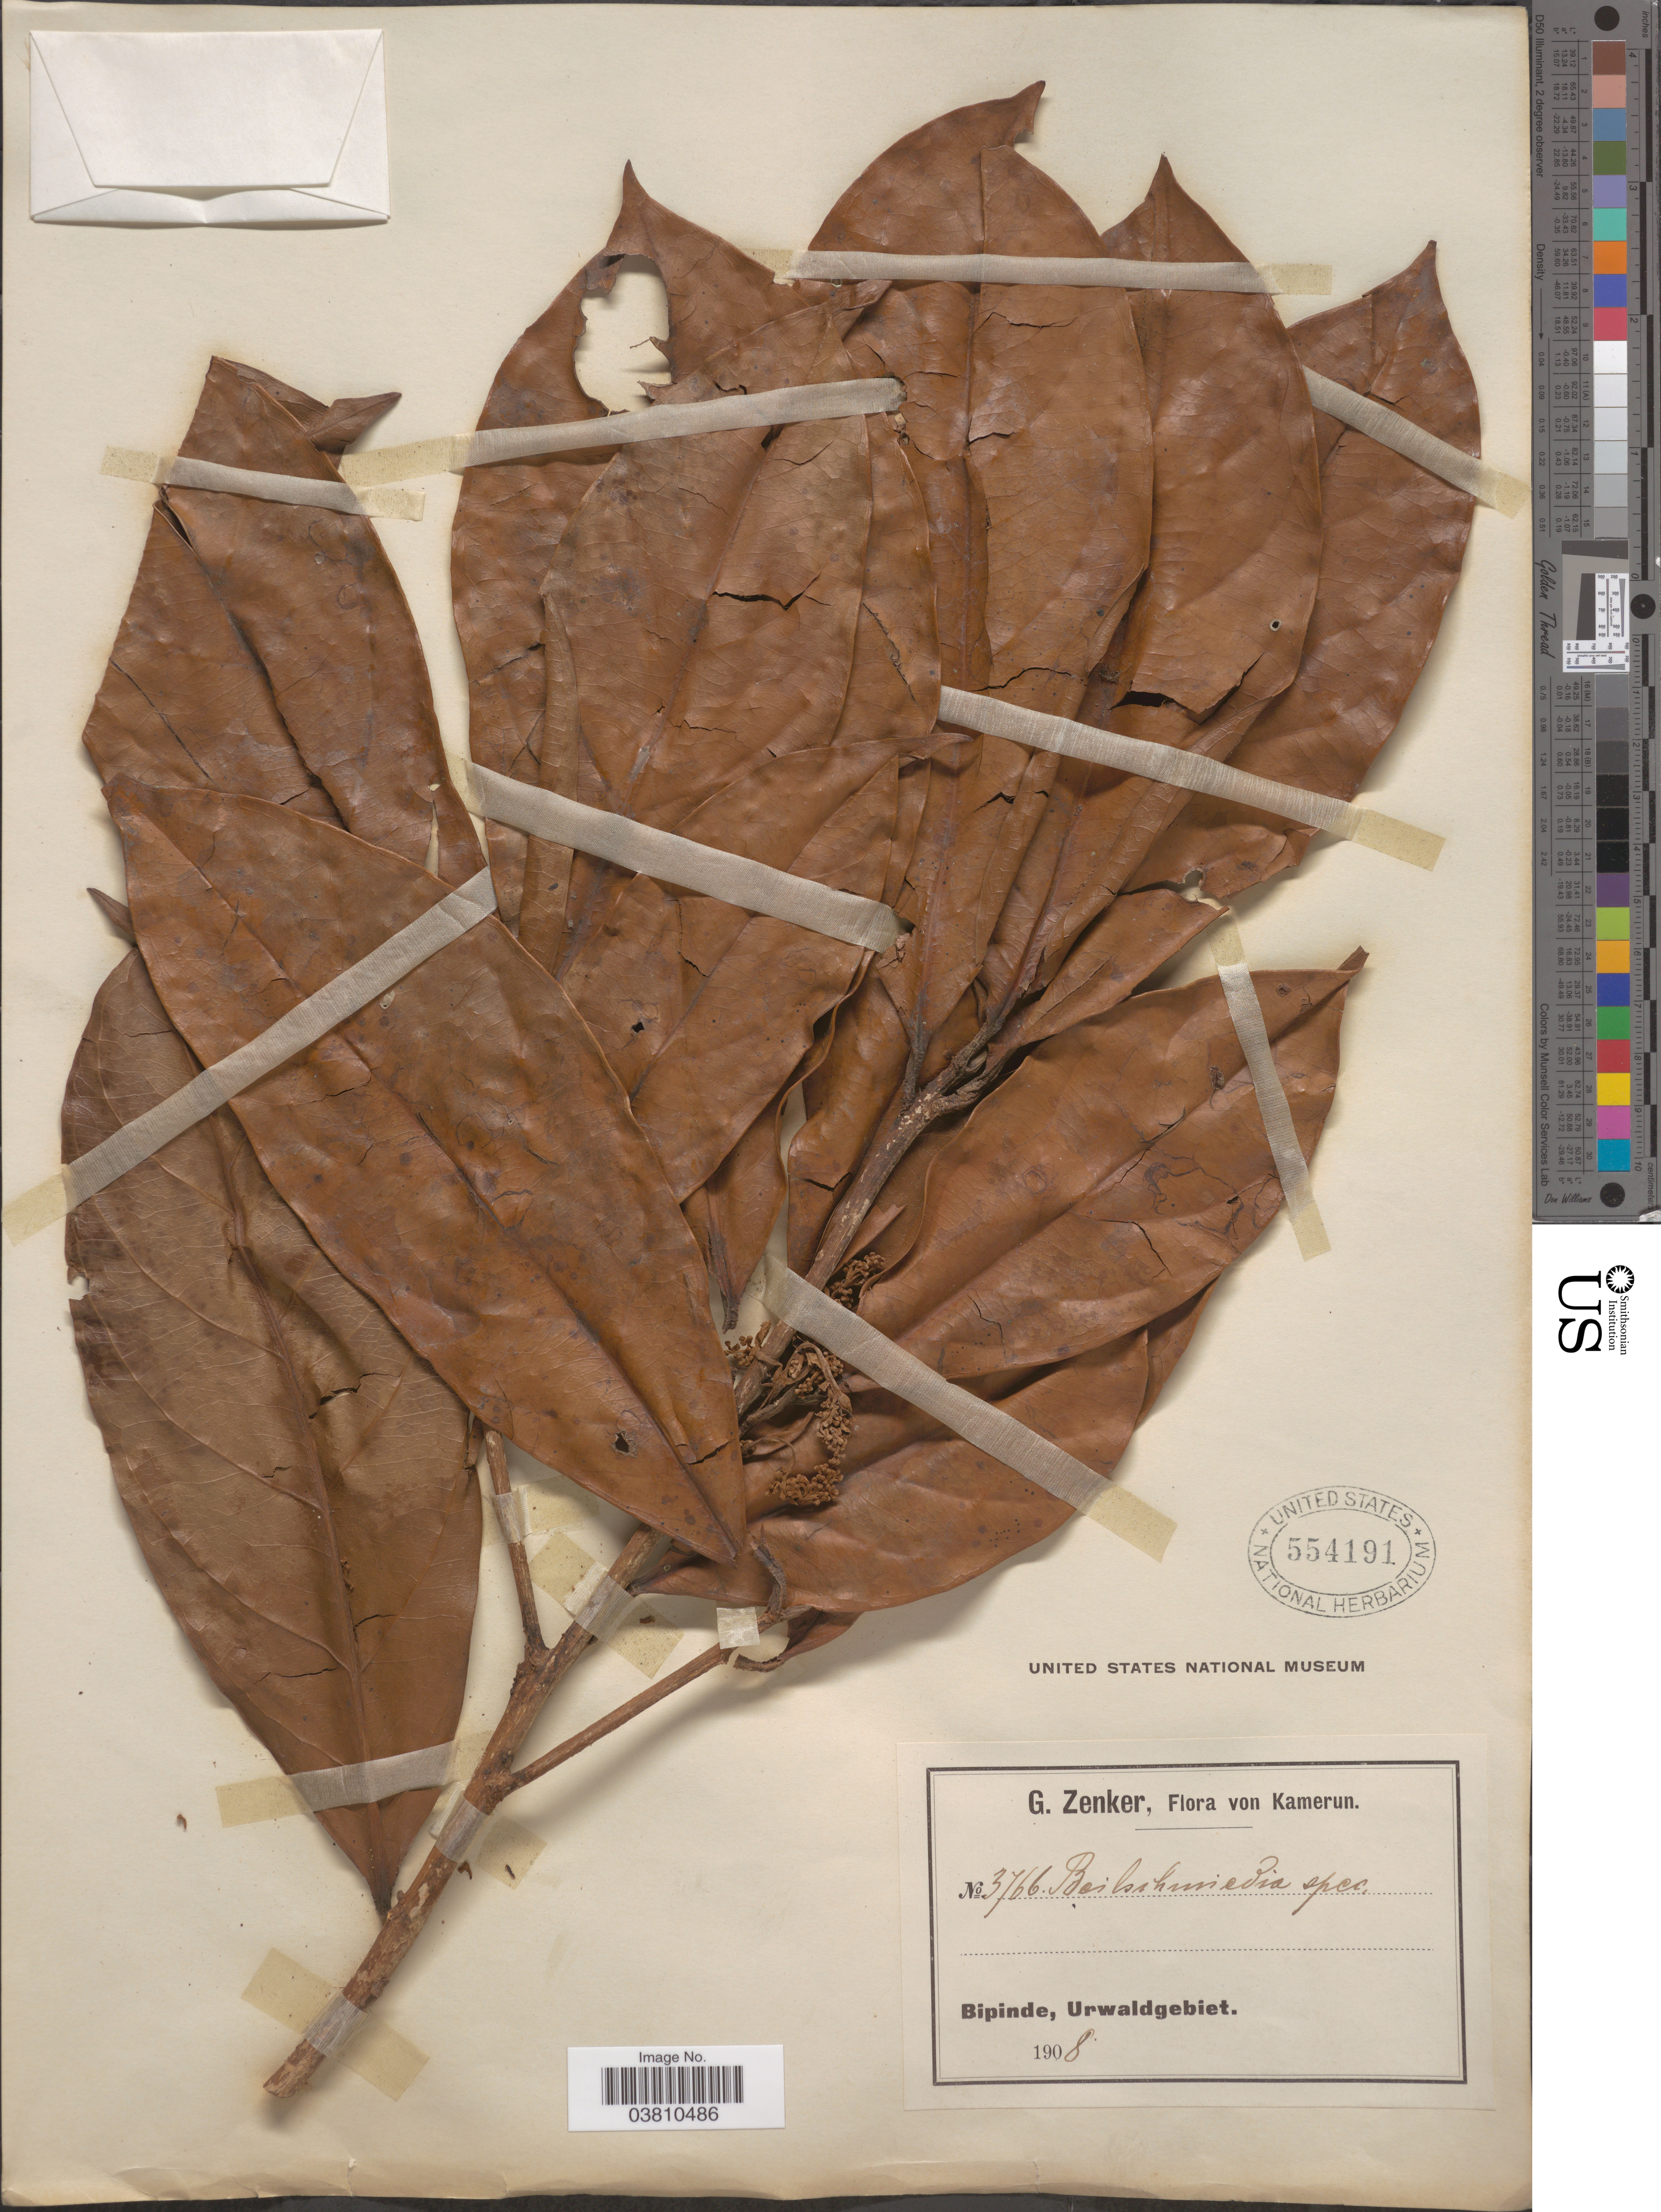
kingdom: Plantae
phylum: Tracheophyta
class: Magnoliopsida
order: Laurales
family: Lauraceae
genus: Beilschmiedia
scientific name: Beilschmiedia sp.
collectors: G. A. Zenker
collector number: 3766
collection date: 1908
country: Cameroon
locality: Bipinde, Urwaldgebiet.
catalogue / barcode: US 554191